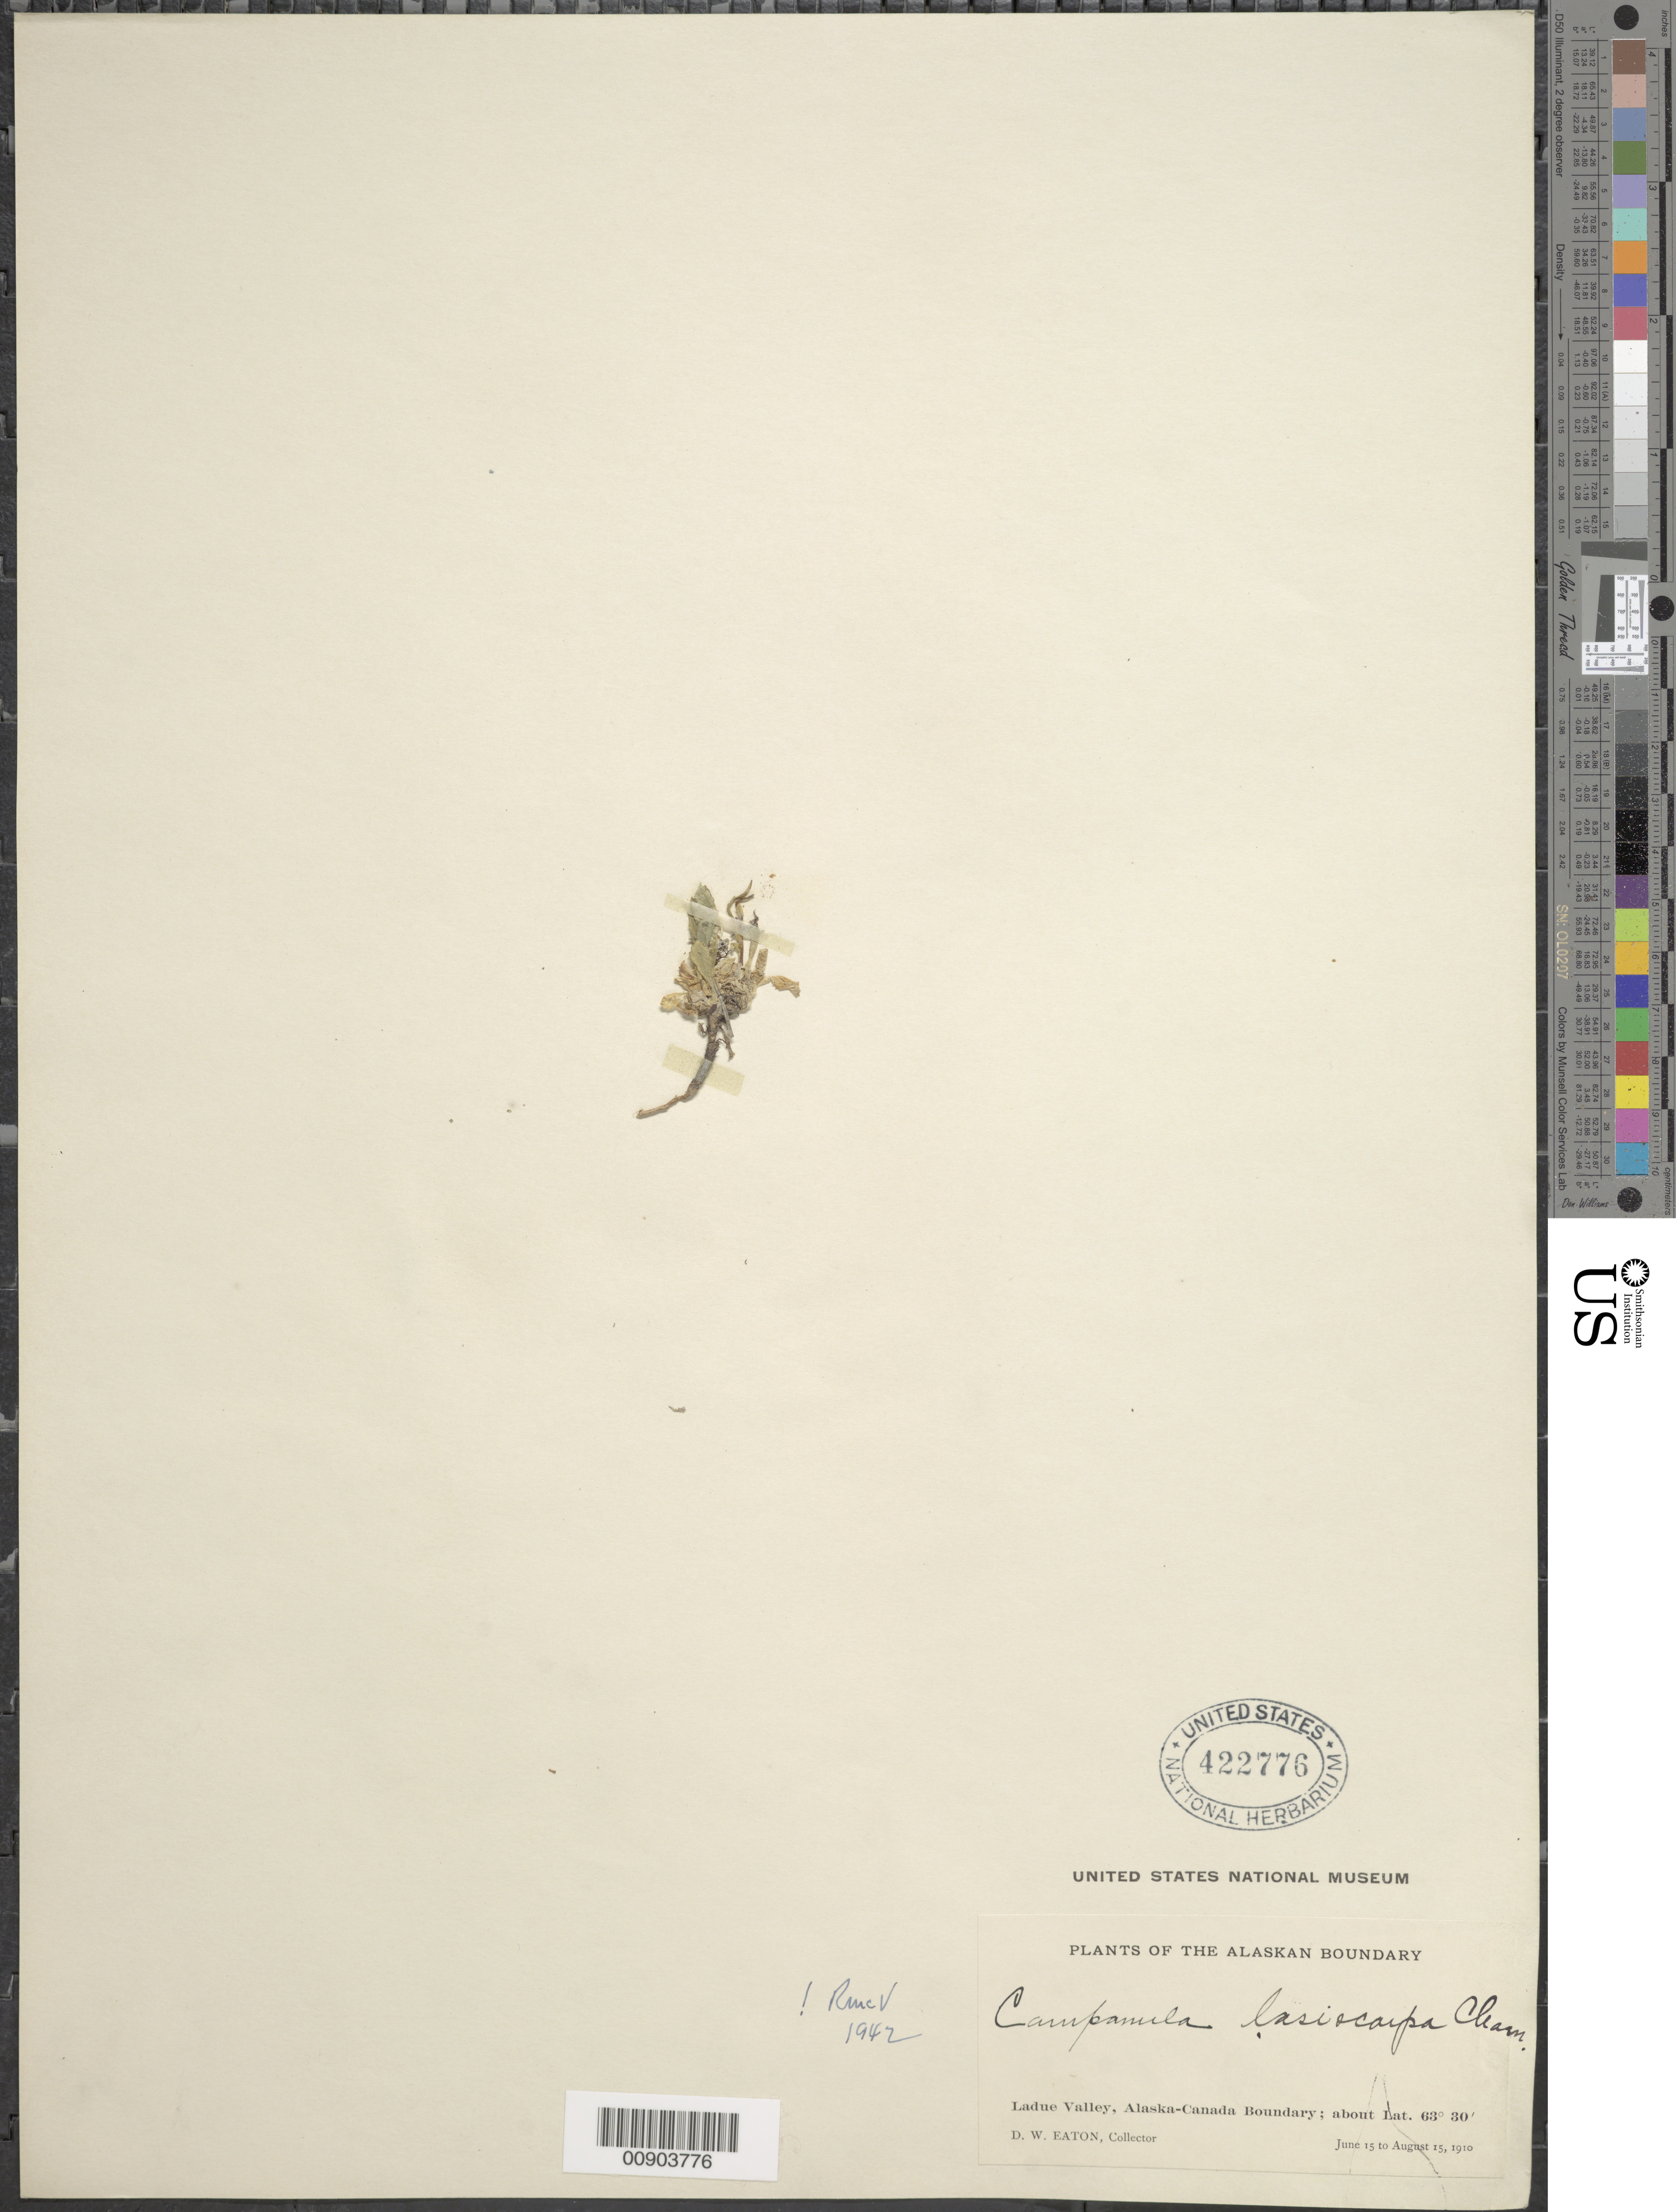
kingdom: Plantae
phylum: Tracheophyta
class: Magnoliopsida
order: Asterales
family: Campanulaceae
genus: Campanula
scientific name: Campanula lasiocarpa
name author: Cham.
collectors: D. Eaton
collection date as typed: June 15 to August 15, 1910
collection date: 1910-06-15/1910-08-15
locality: Ladue Valley, Alaska-Canada Boundary.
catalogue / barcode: US 422776